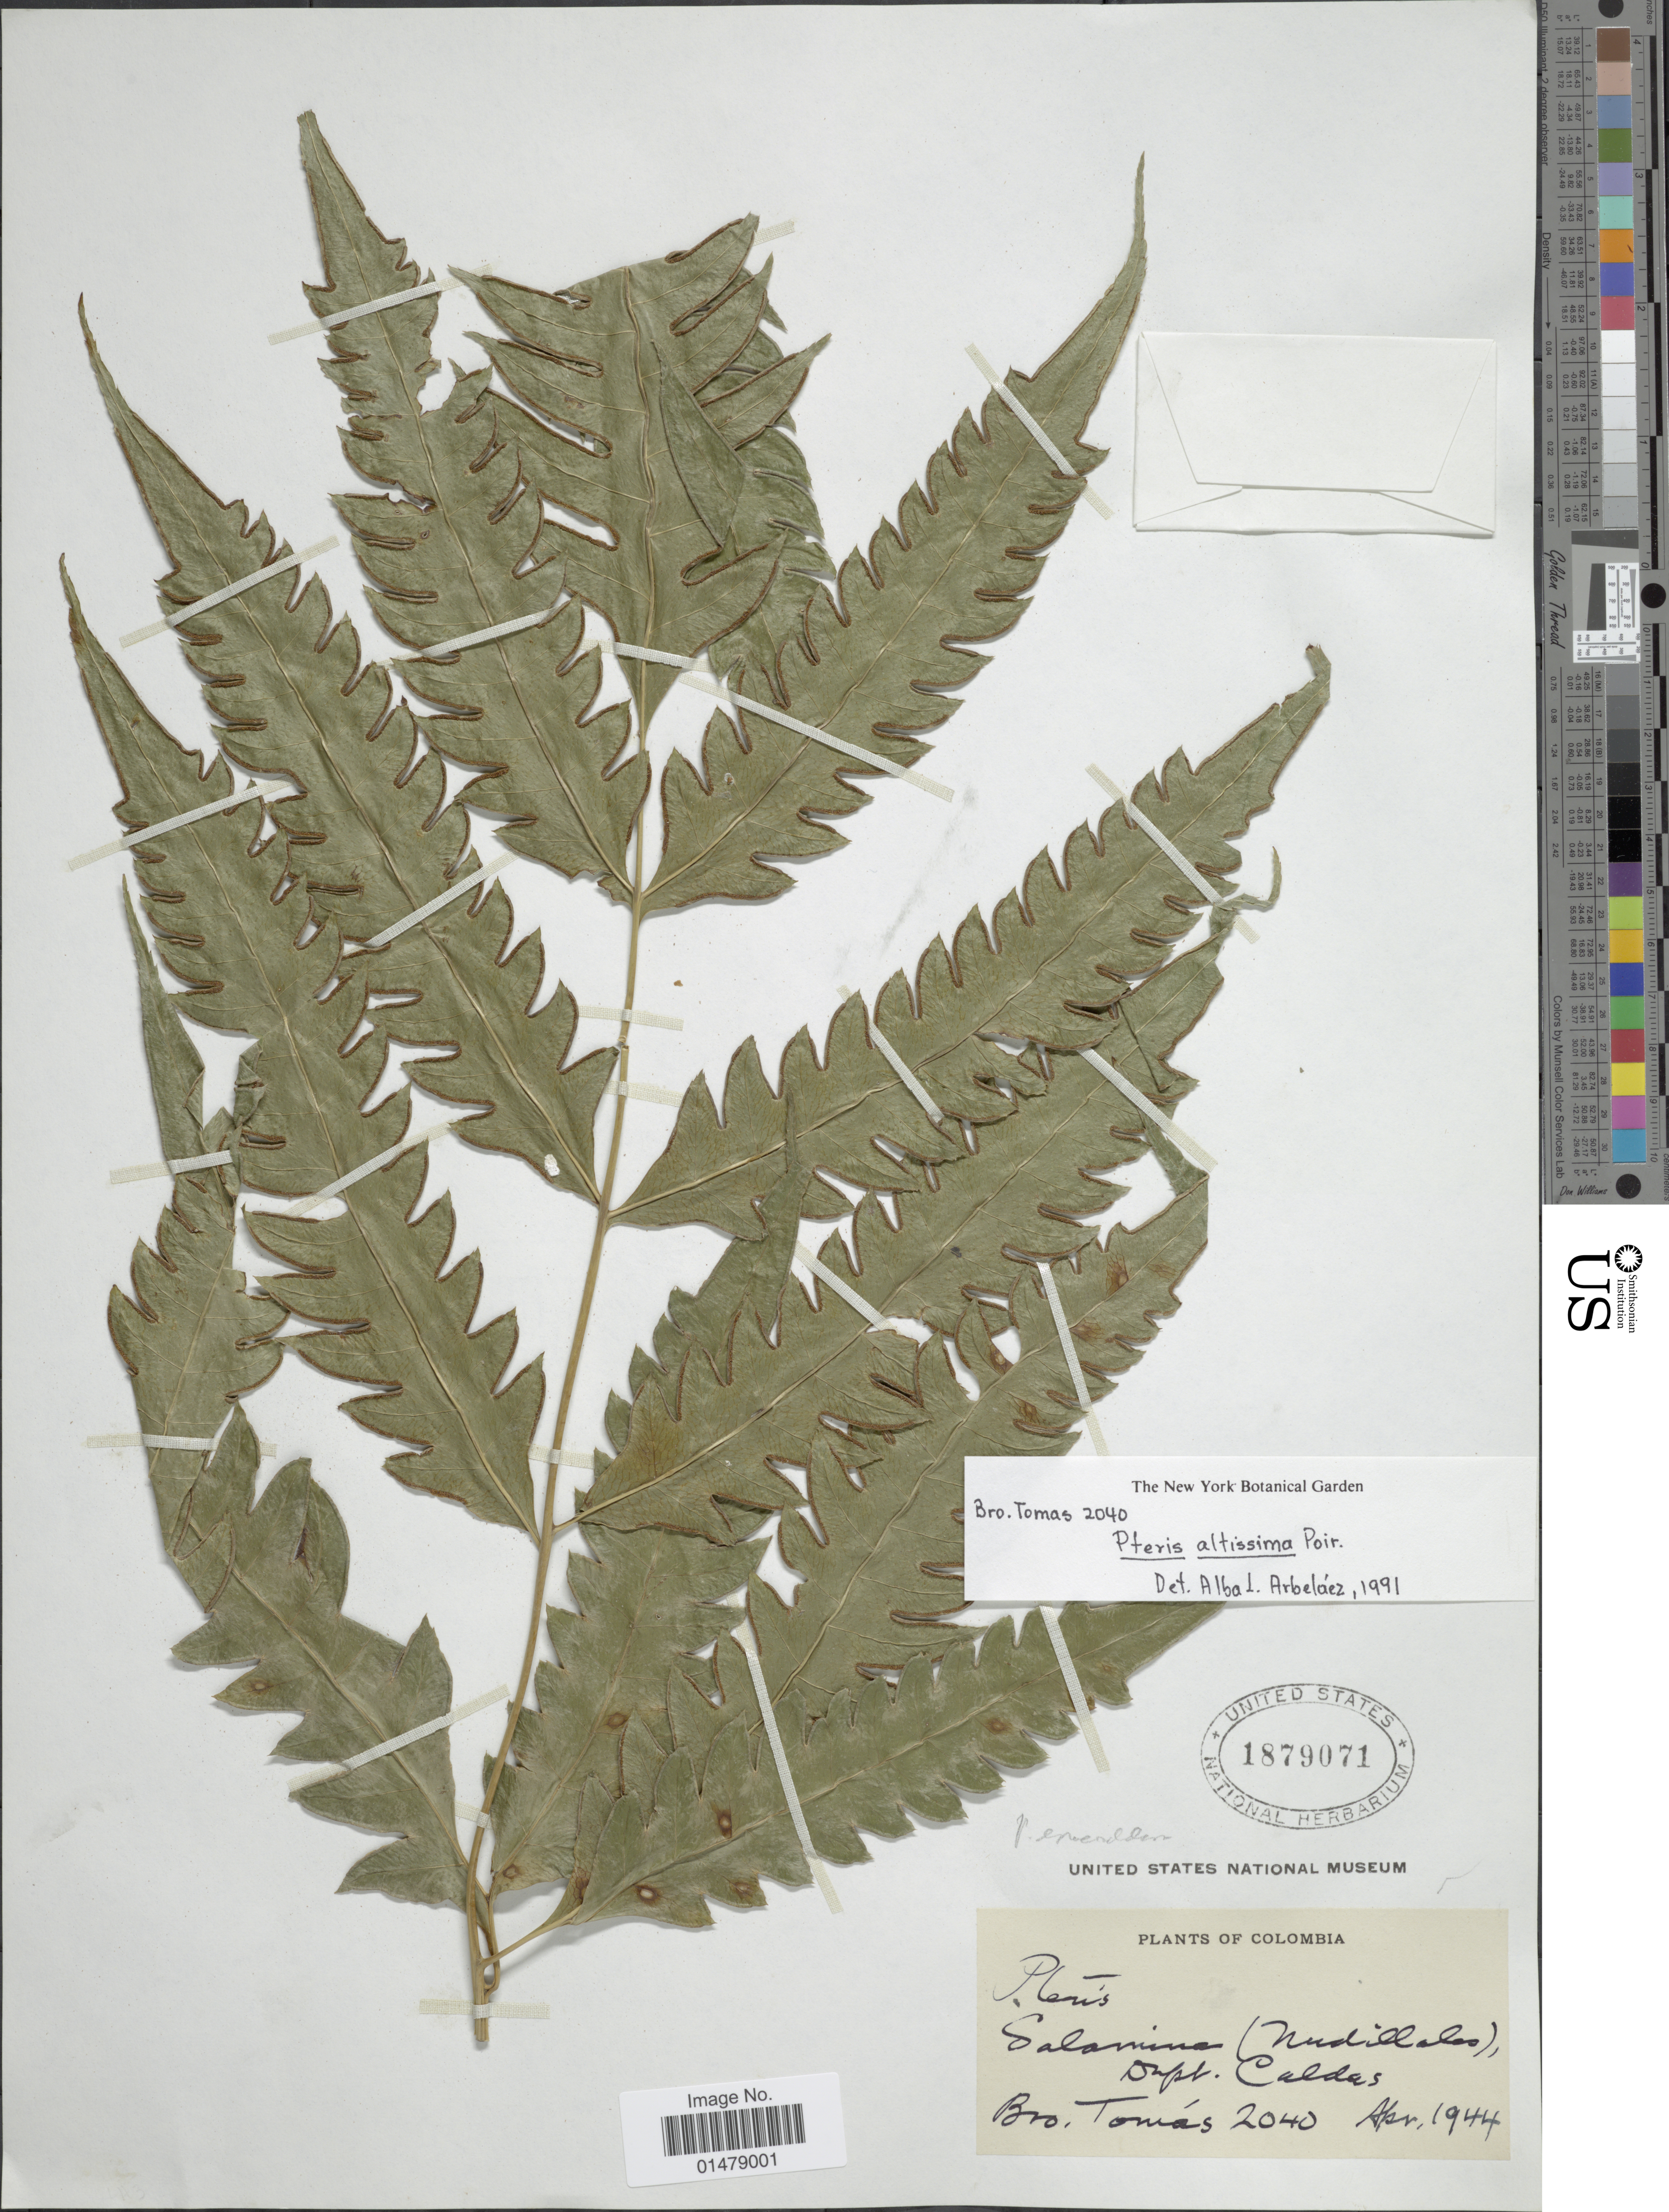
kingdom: Plantae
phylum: Tracheophyta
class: Polypodiopsida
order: Polypodiales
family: Pteridaceae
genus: Pteris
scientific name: Pteris altissima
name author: Poir.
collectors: B. Tomas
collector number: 2040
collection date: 1944-04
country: Colombia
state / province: Caldas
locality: Dept. Caldas.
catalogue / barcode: US 1879071